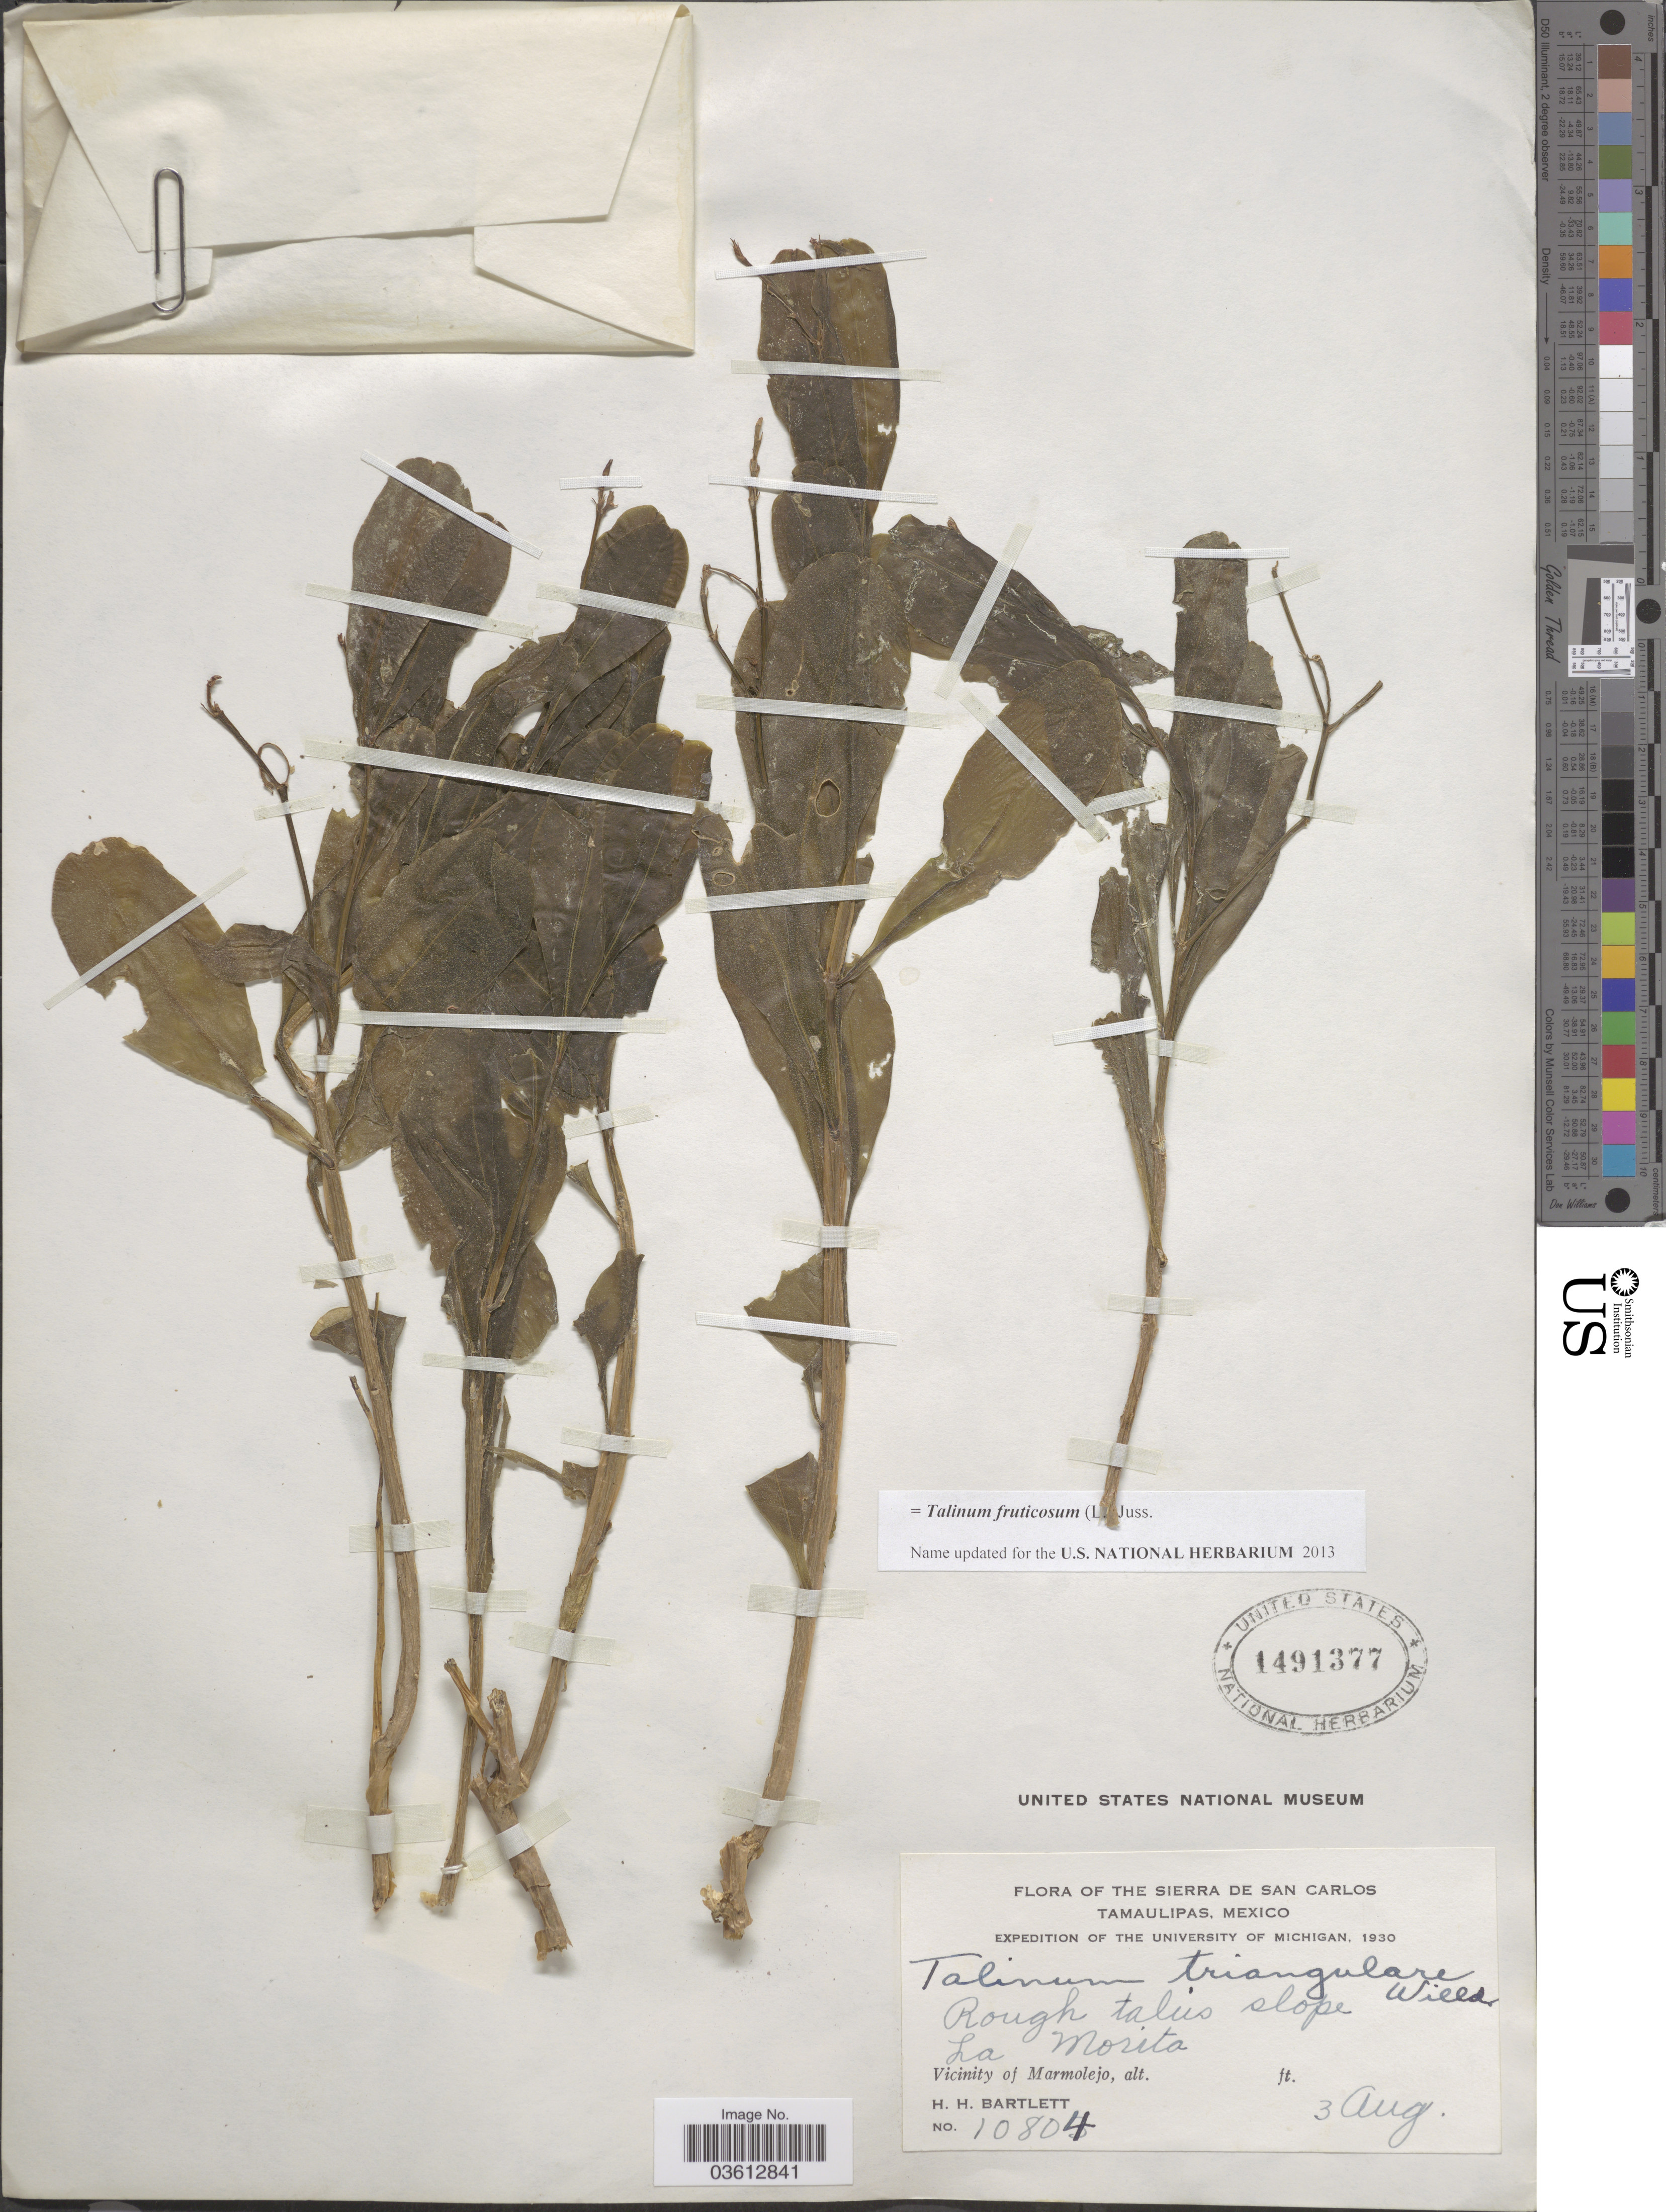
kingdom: Plantae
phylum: Tracheophyta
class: Magnoliopsida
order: Caryophyllales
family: Talinaceae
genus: Talinum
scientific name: Talinum fruticosum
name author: (L.) Juss.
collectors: H. H. Bartlett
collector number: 10804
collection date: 1930-08-03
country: Mexico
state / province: Tamaulipas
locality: The Sierra de San Carlos. La Morita. Vicinity of Marmolejo.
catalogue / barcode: US 1491377